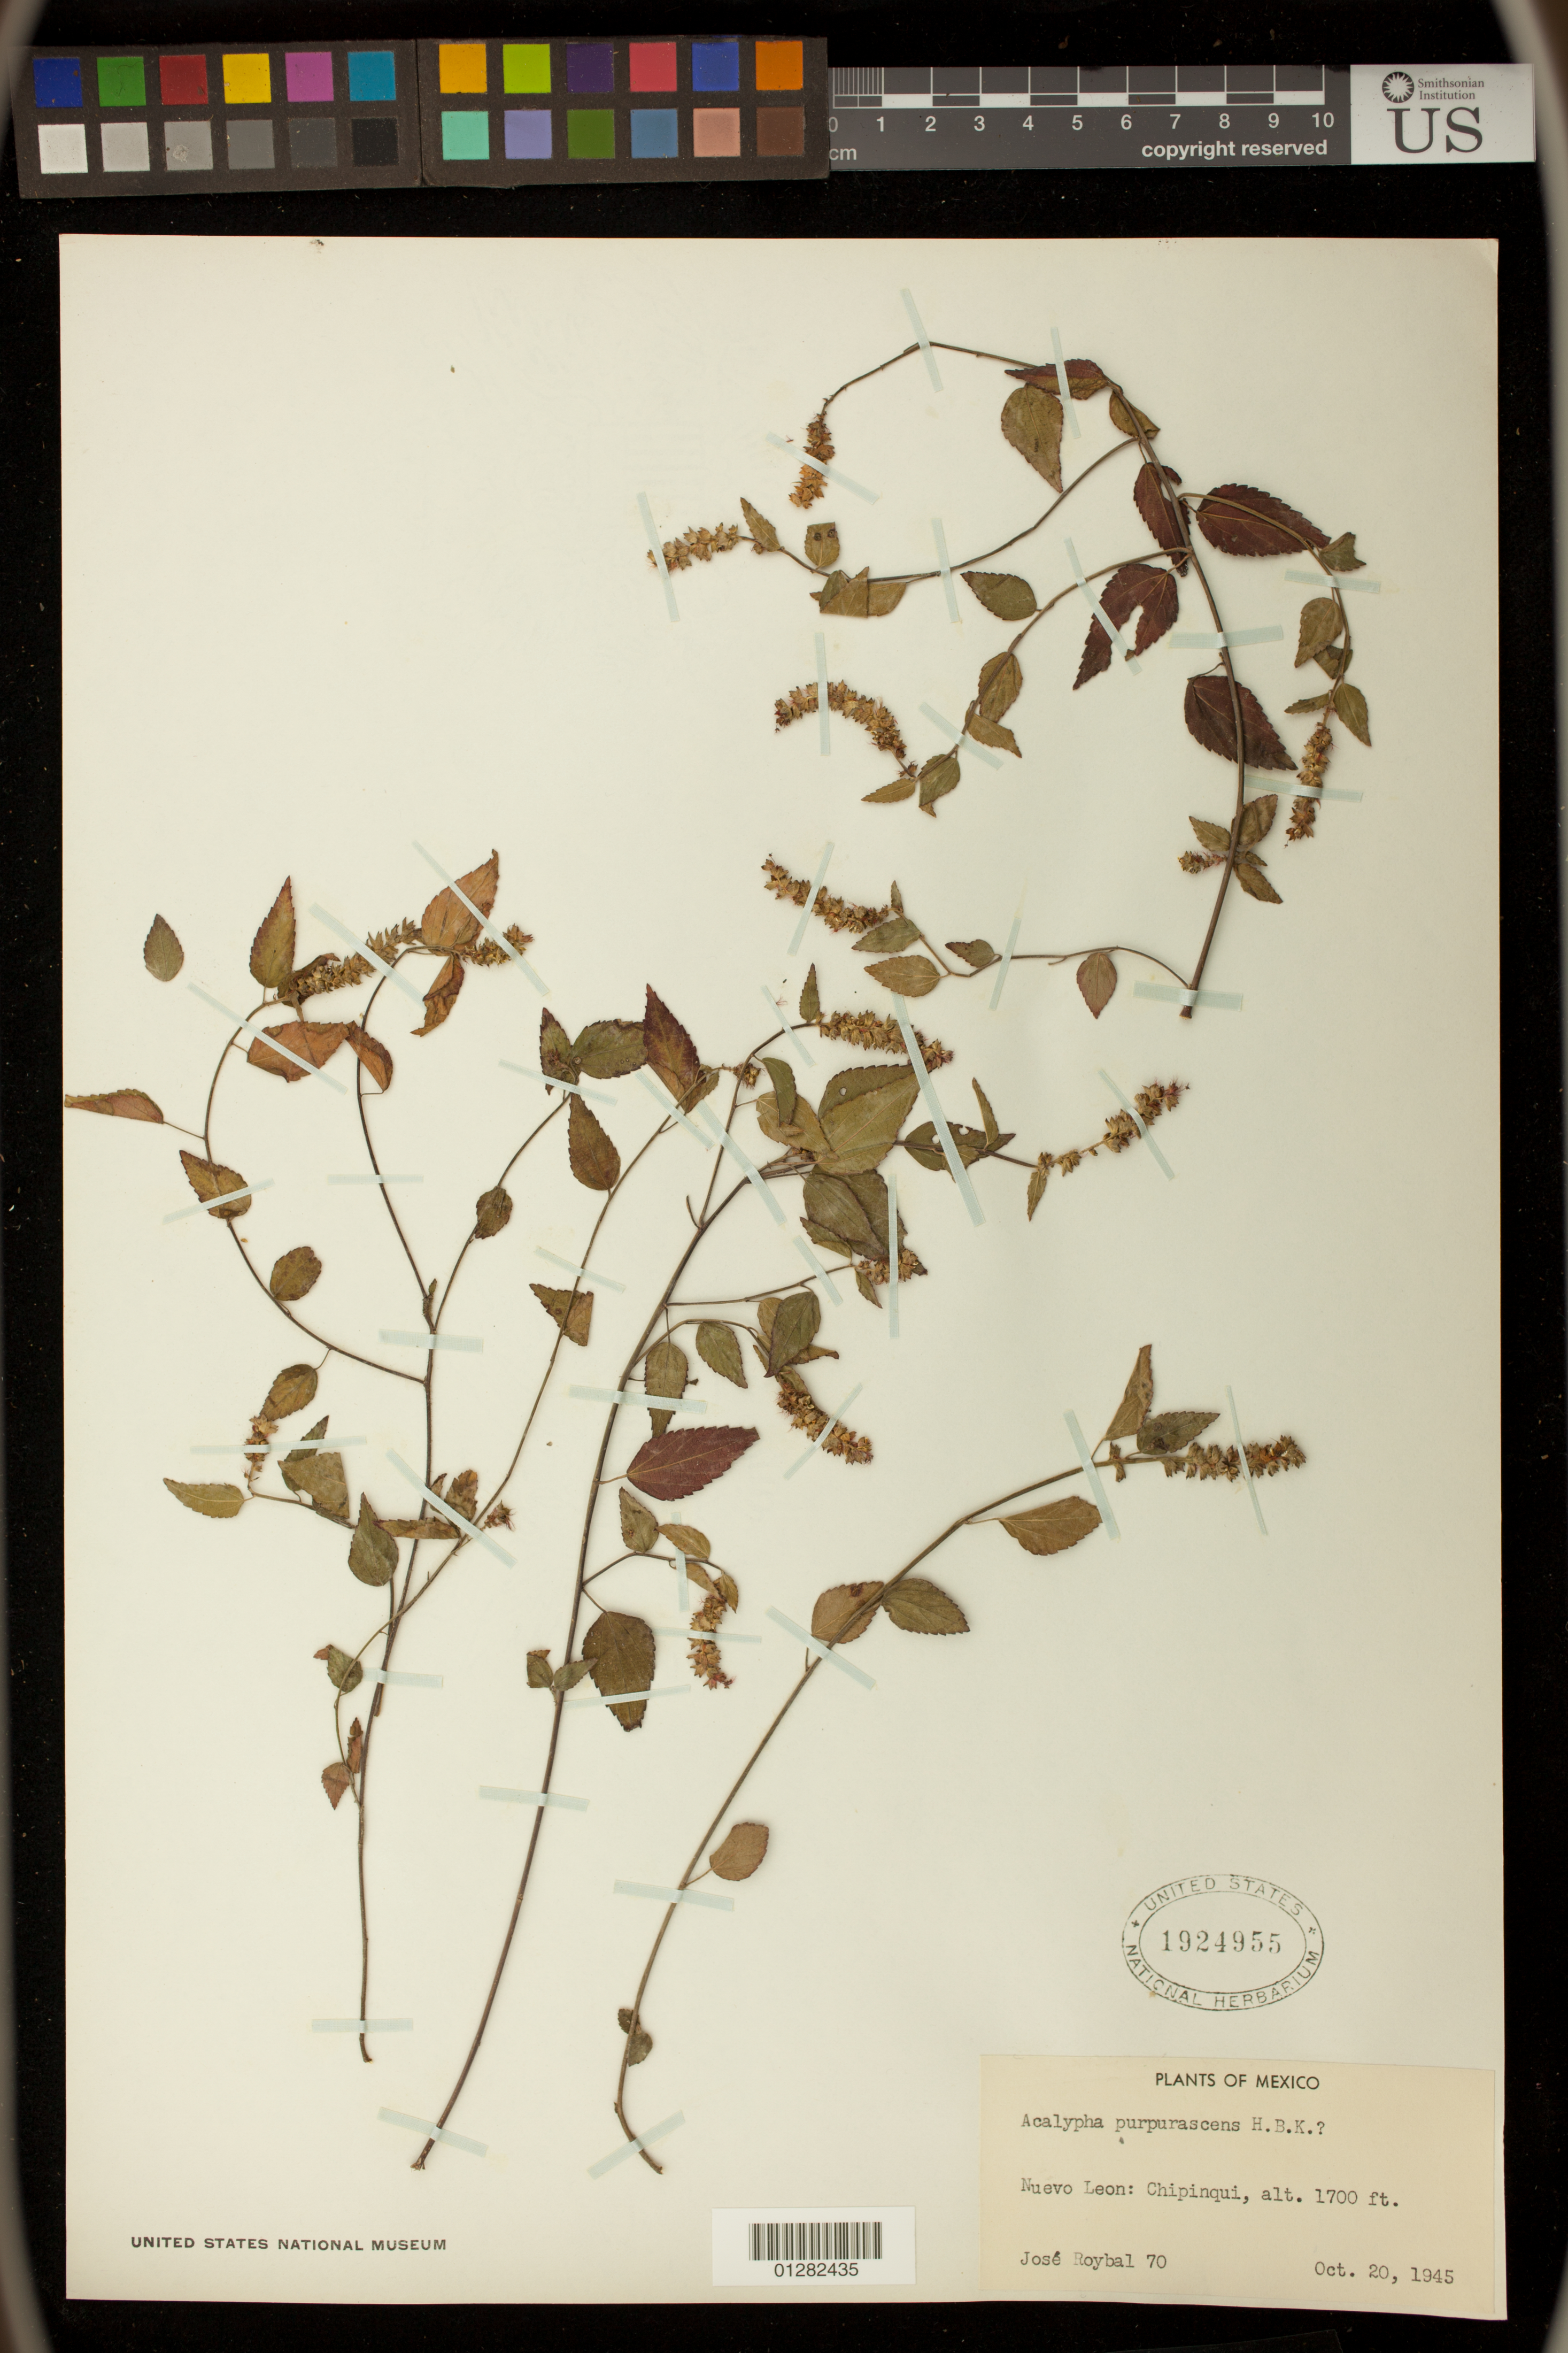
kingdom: Plantae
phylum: Tracheophyta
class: Magnoliopsida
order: Malpighiales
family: Euphorbiaceae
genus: Acalypha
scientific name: Acalypha purpurascens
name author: Kunth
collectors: D. E. Breedlove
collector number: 70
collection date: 1945-10-20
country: Mexico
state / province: Nuevo León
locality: Nuevo Leon: Chipinqui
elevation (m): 518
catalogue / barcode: US 1924955